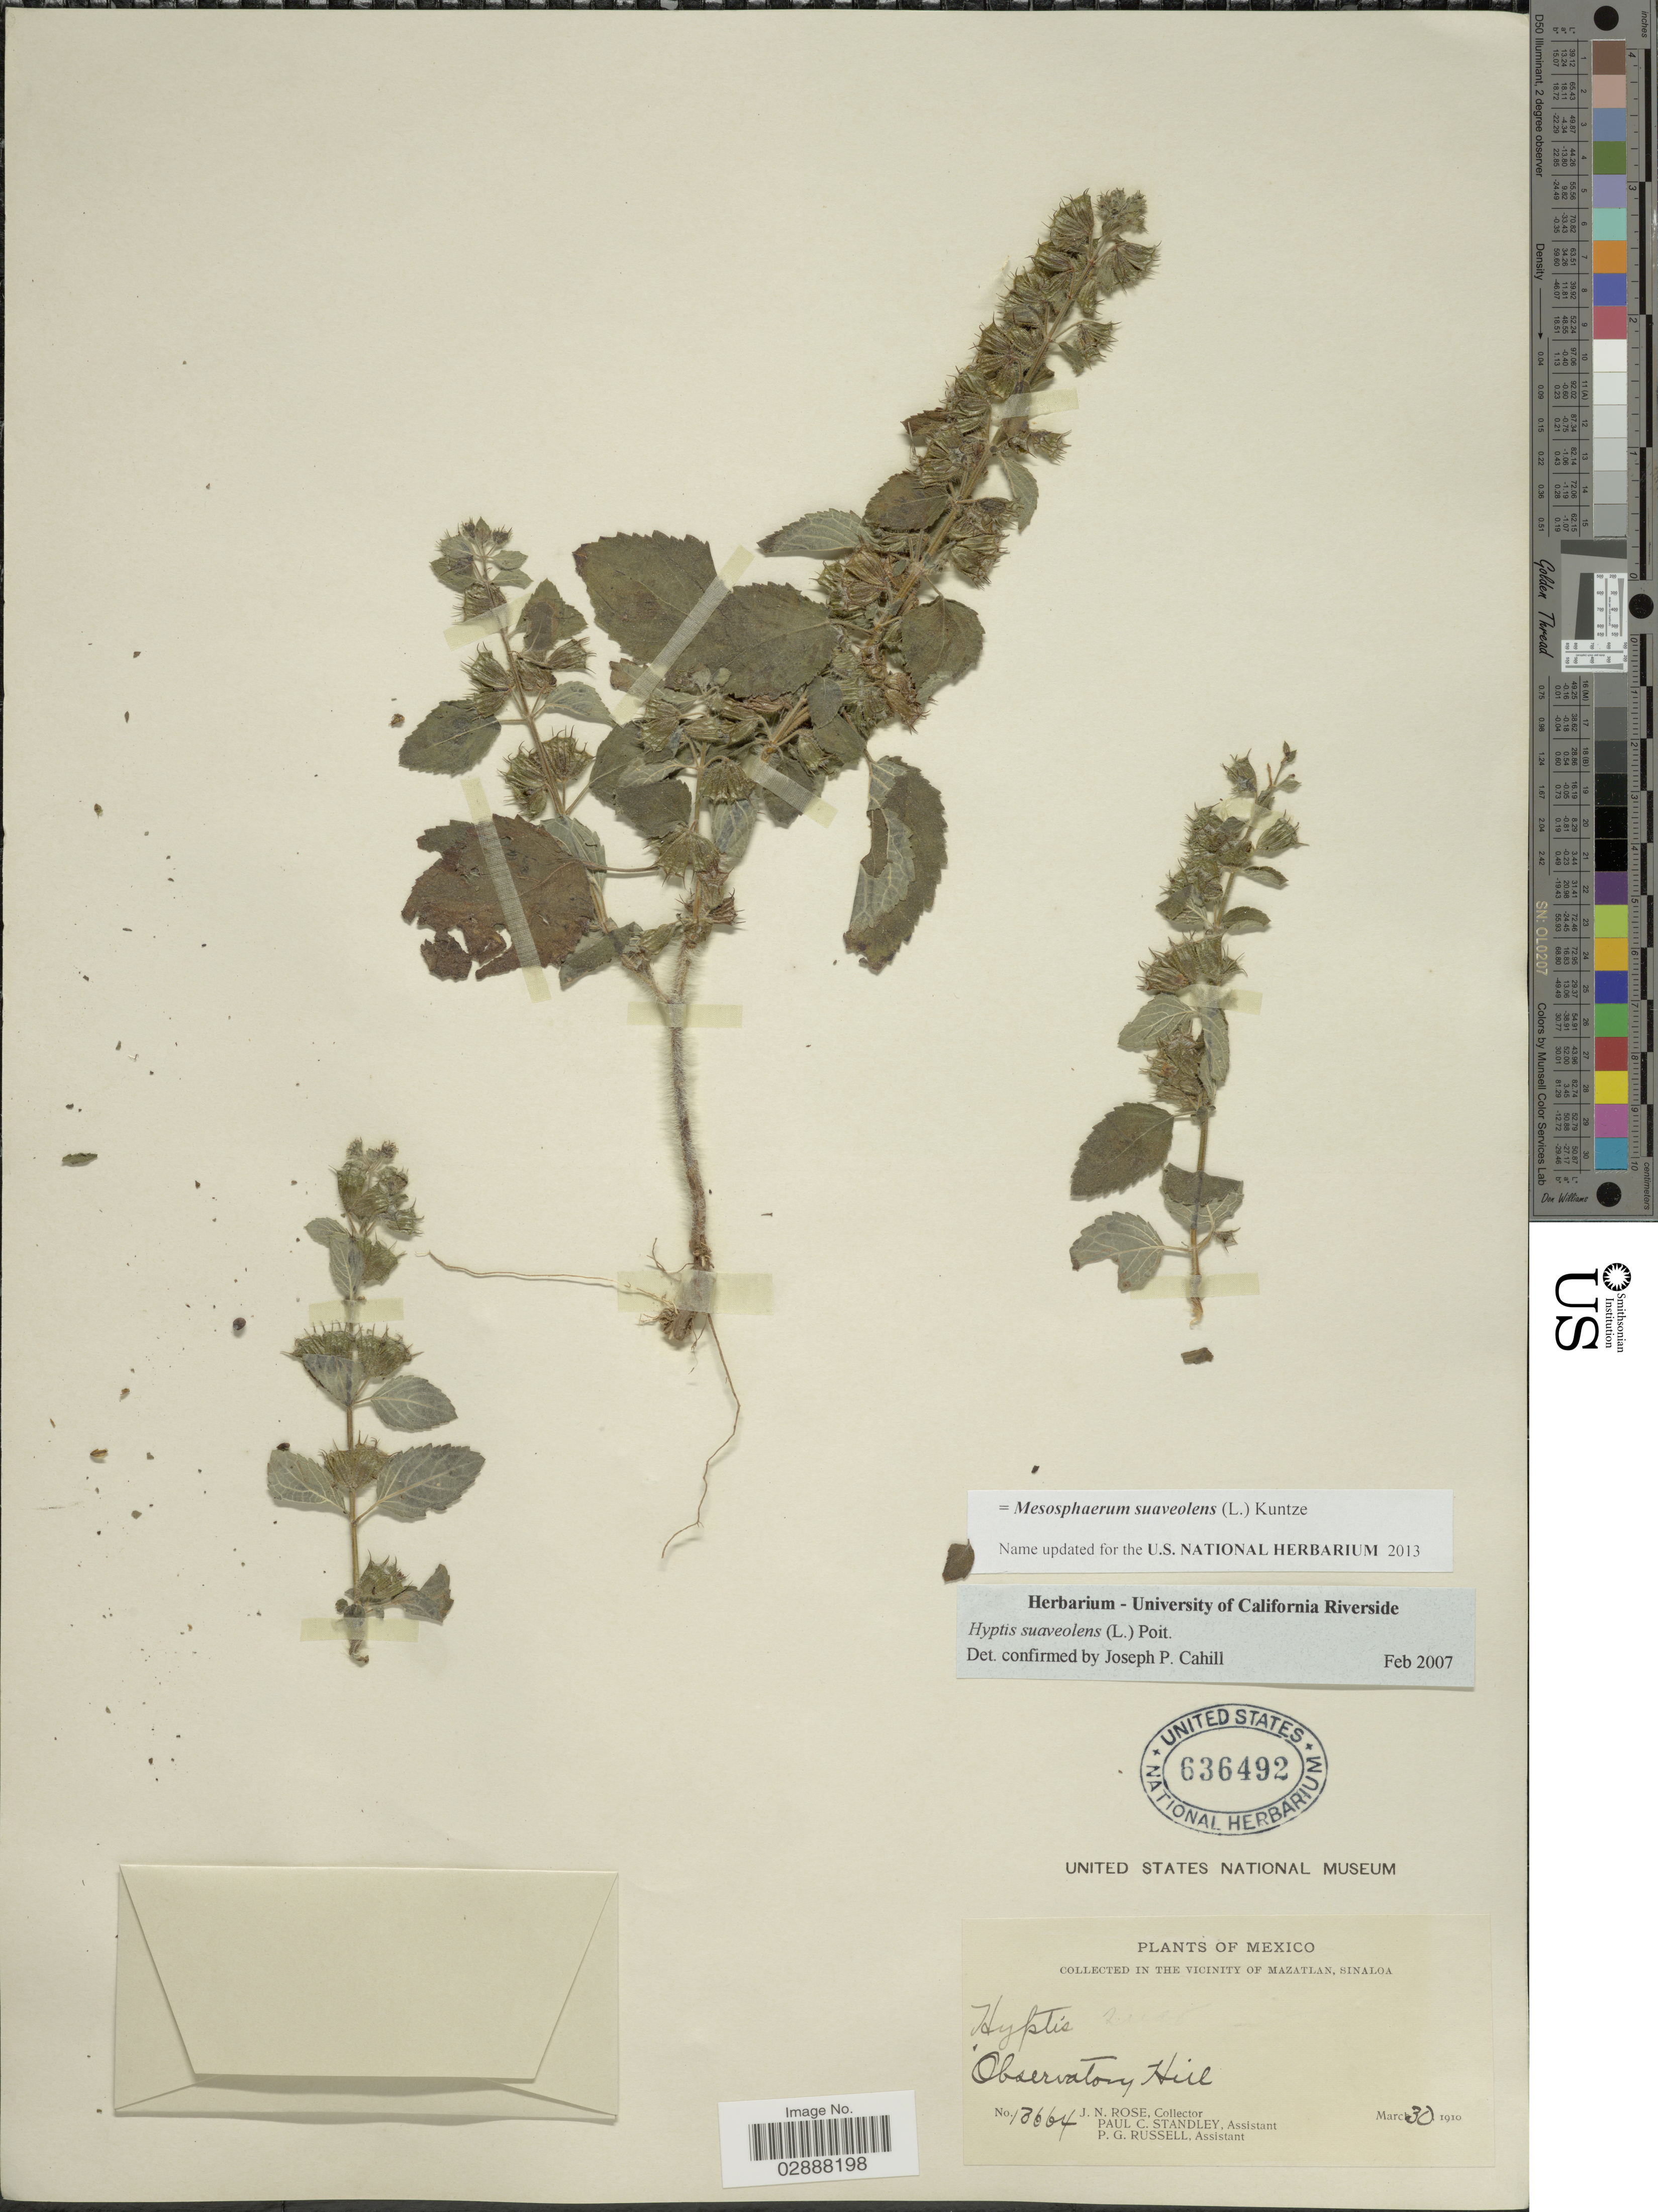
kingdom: Plantae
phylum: Tracheophyta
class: Magnoliopsida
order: Lamiales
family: Lamiaceae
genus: Mesosphaerum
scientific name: Mesosphaerum suaveolens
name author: (L.) Kuntze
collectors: J. N. Rose, P. C. Standley & P. G. Russell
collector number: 13664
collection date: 1910-03-30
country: Mexico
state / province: Sinaloa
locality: In the vicinity of Mazatlan. Observatory Hill.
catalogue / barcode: US 636492